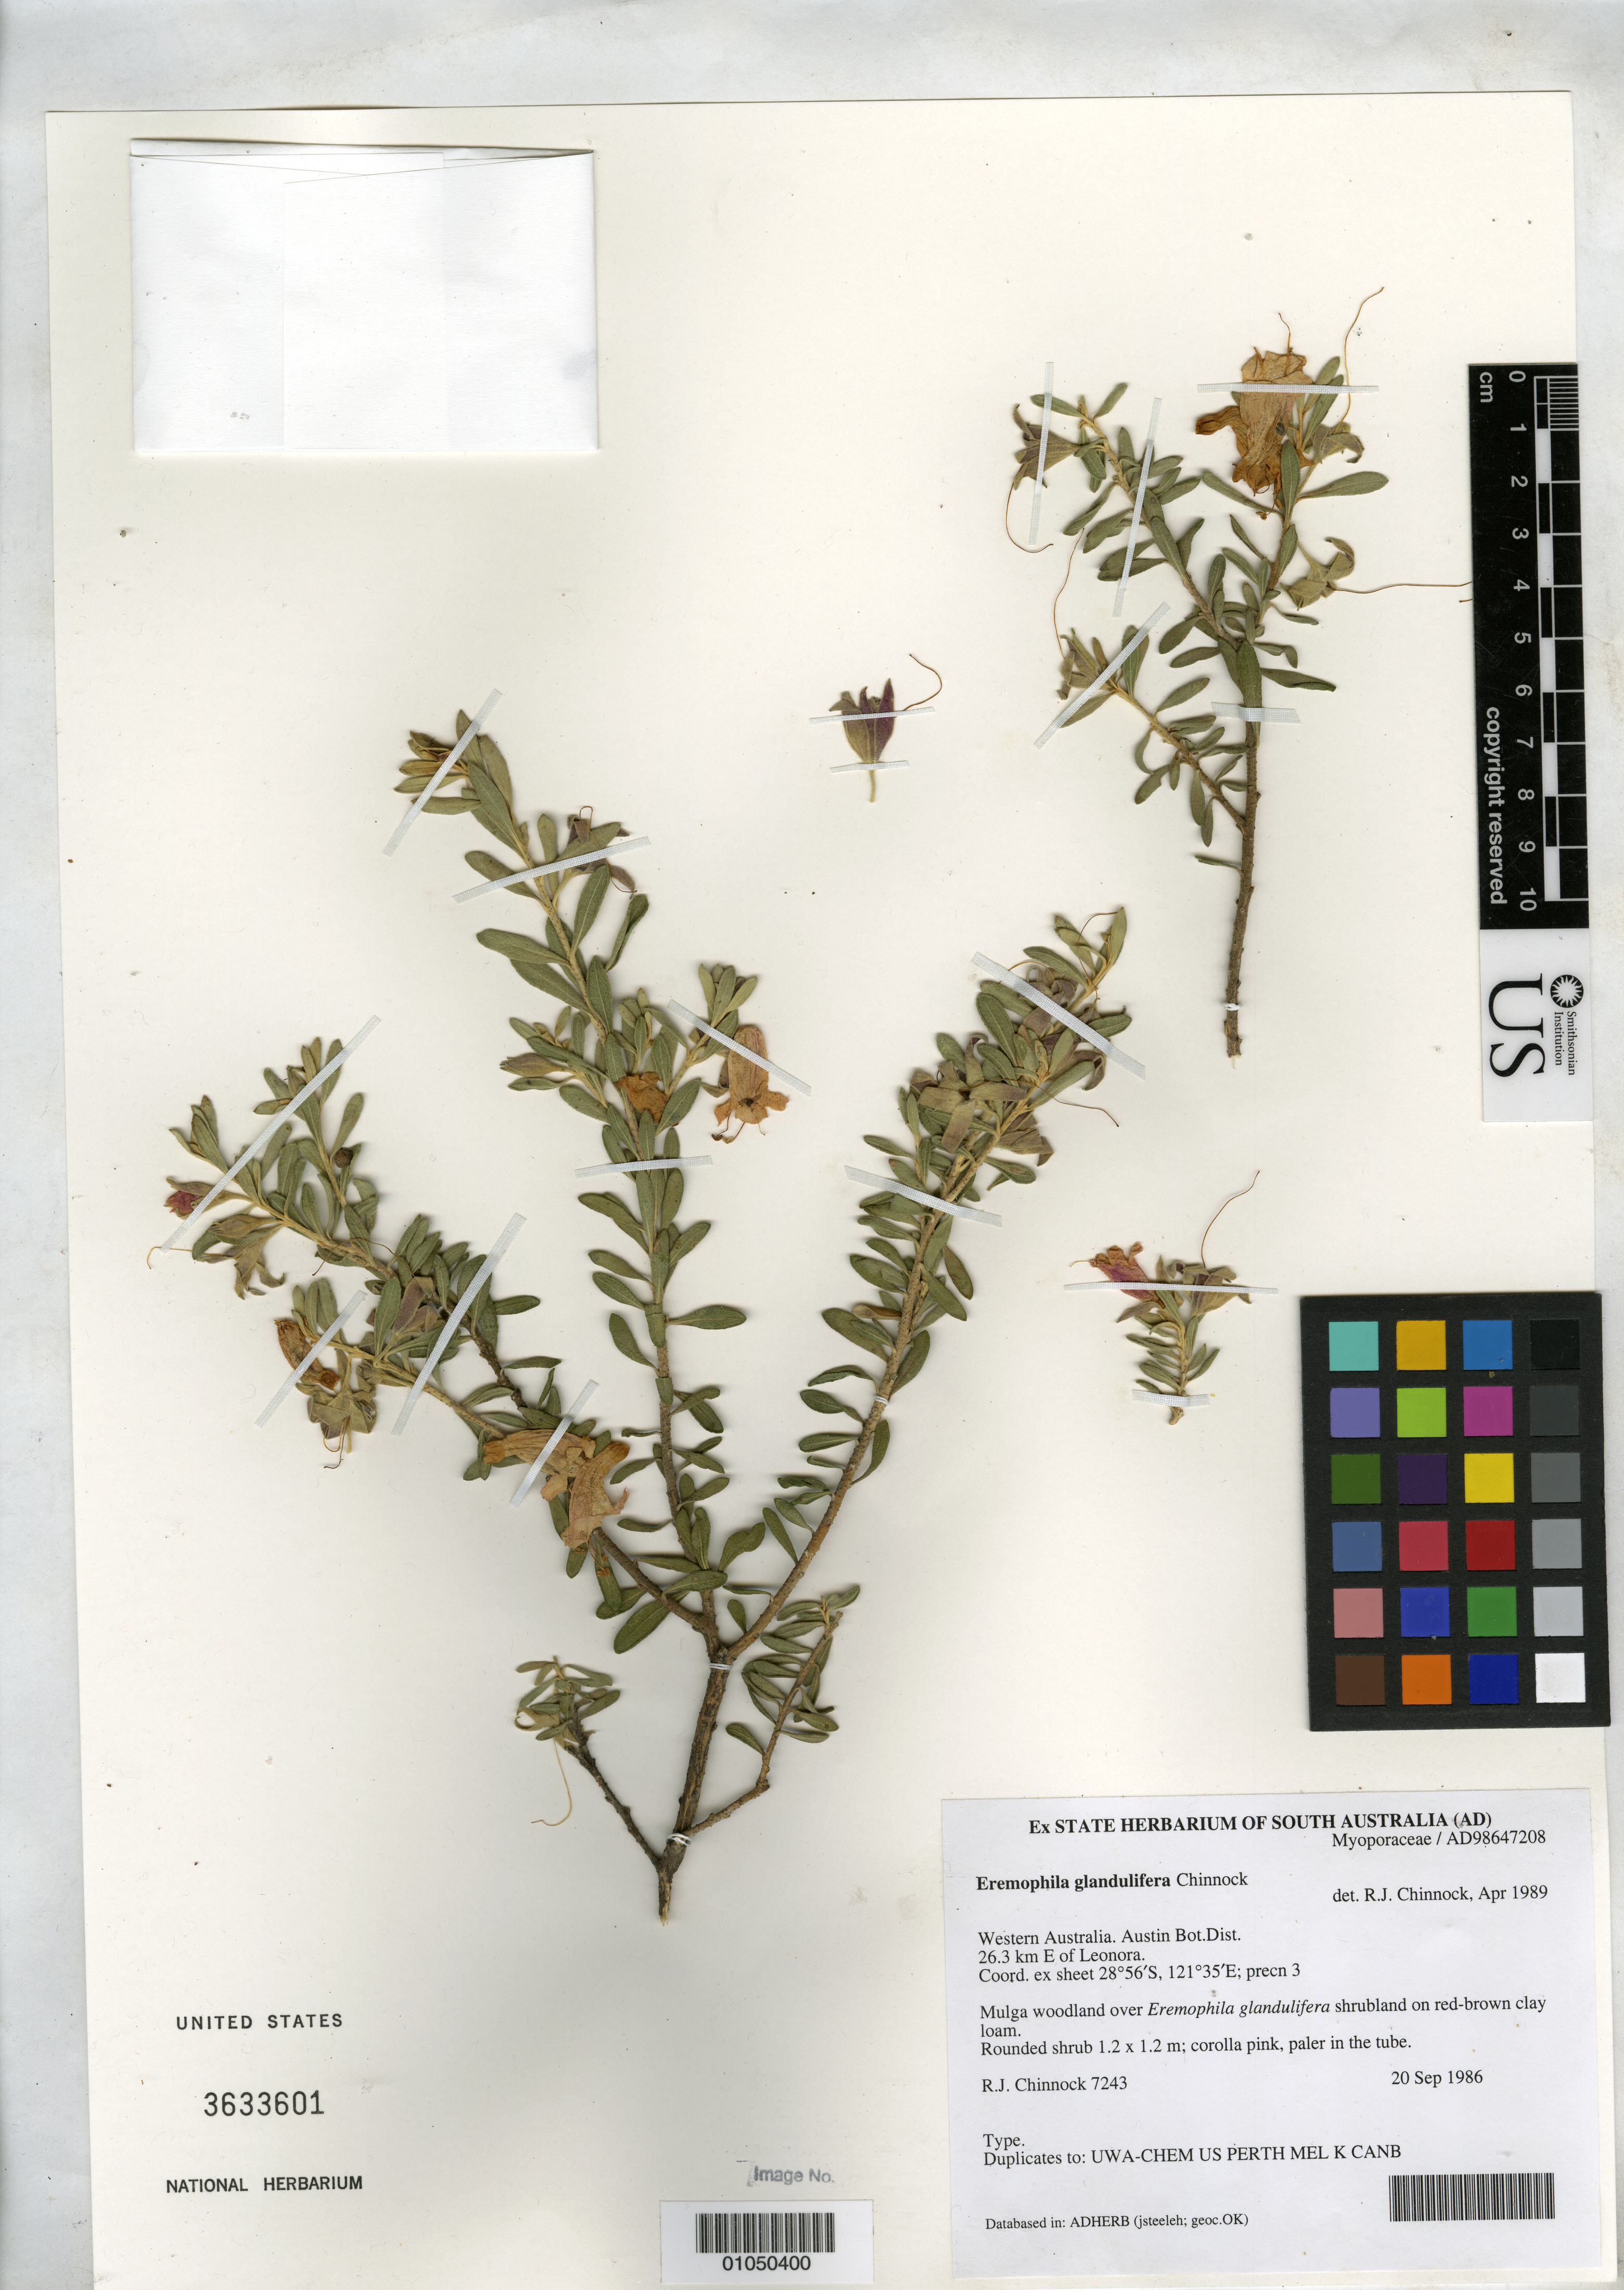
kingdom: Plantae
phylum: Tracheophyta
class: Magnoliopsida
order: Lamiales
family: Scrophulariaceae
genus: Eremophila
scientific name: Eremophila glandulifera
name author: Chinnock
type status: Isotype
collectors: R. J. Chinnock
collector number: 7243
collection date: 1986-09-20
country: Australia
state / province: Western Australia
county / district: Austin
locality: Austin Bot. Dist. 26.3 km E of Leonora.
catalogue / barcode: US 3633601